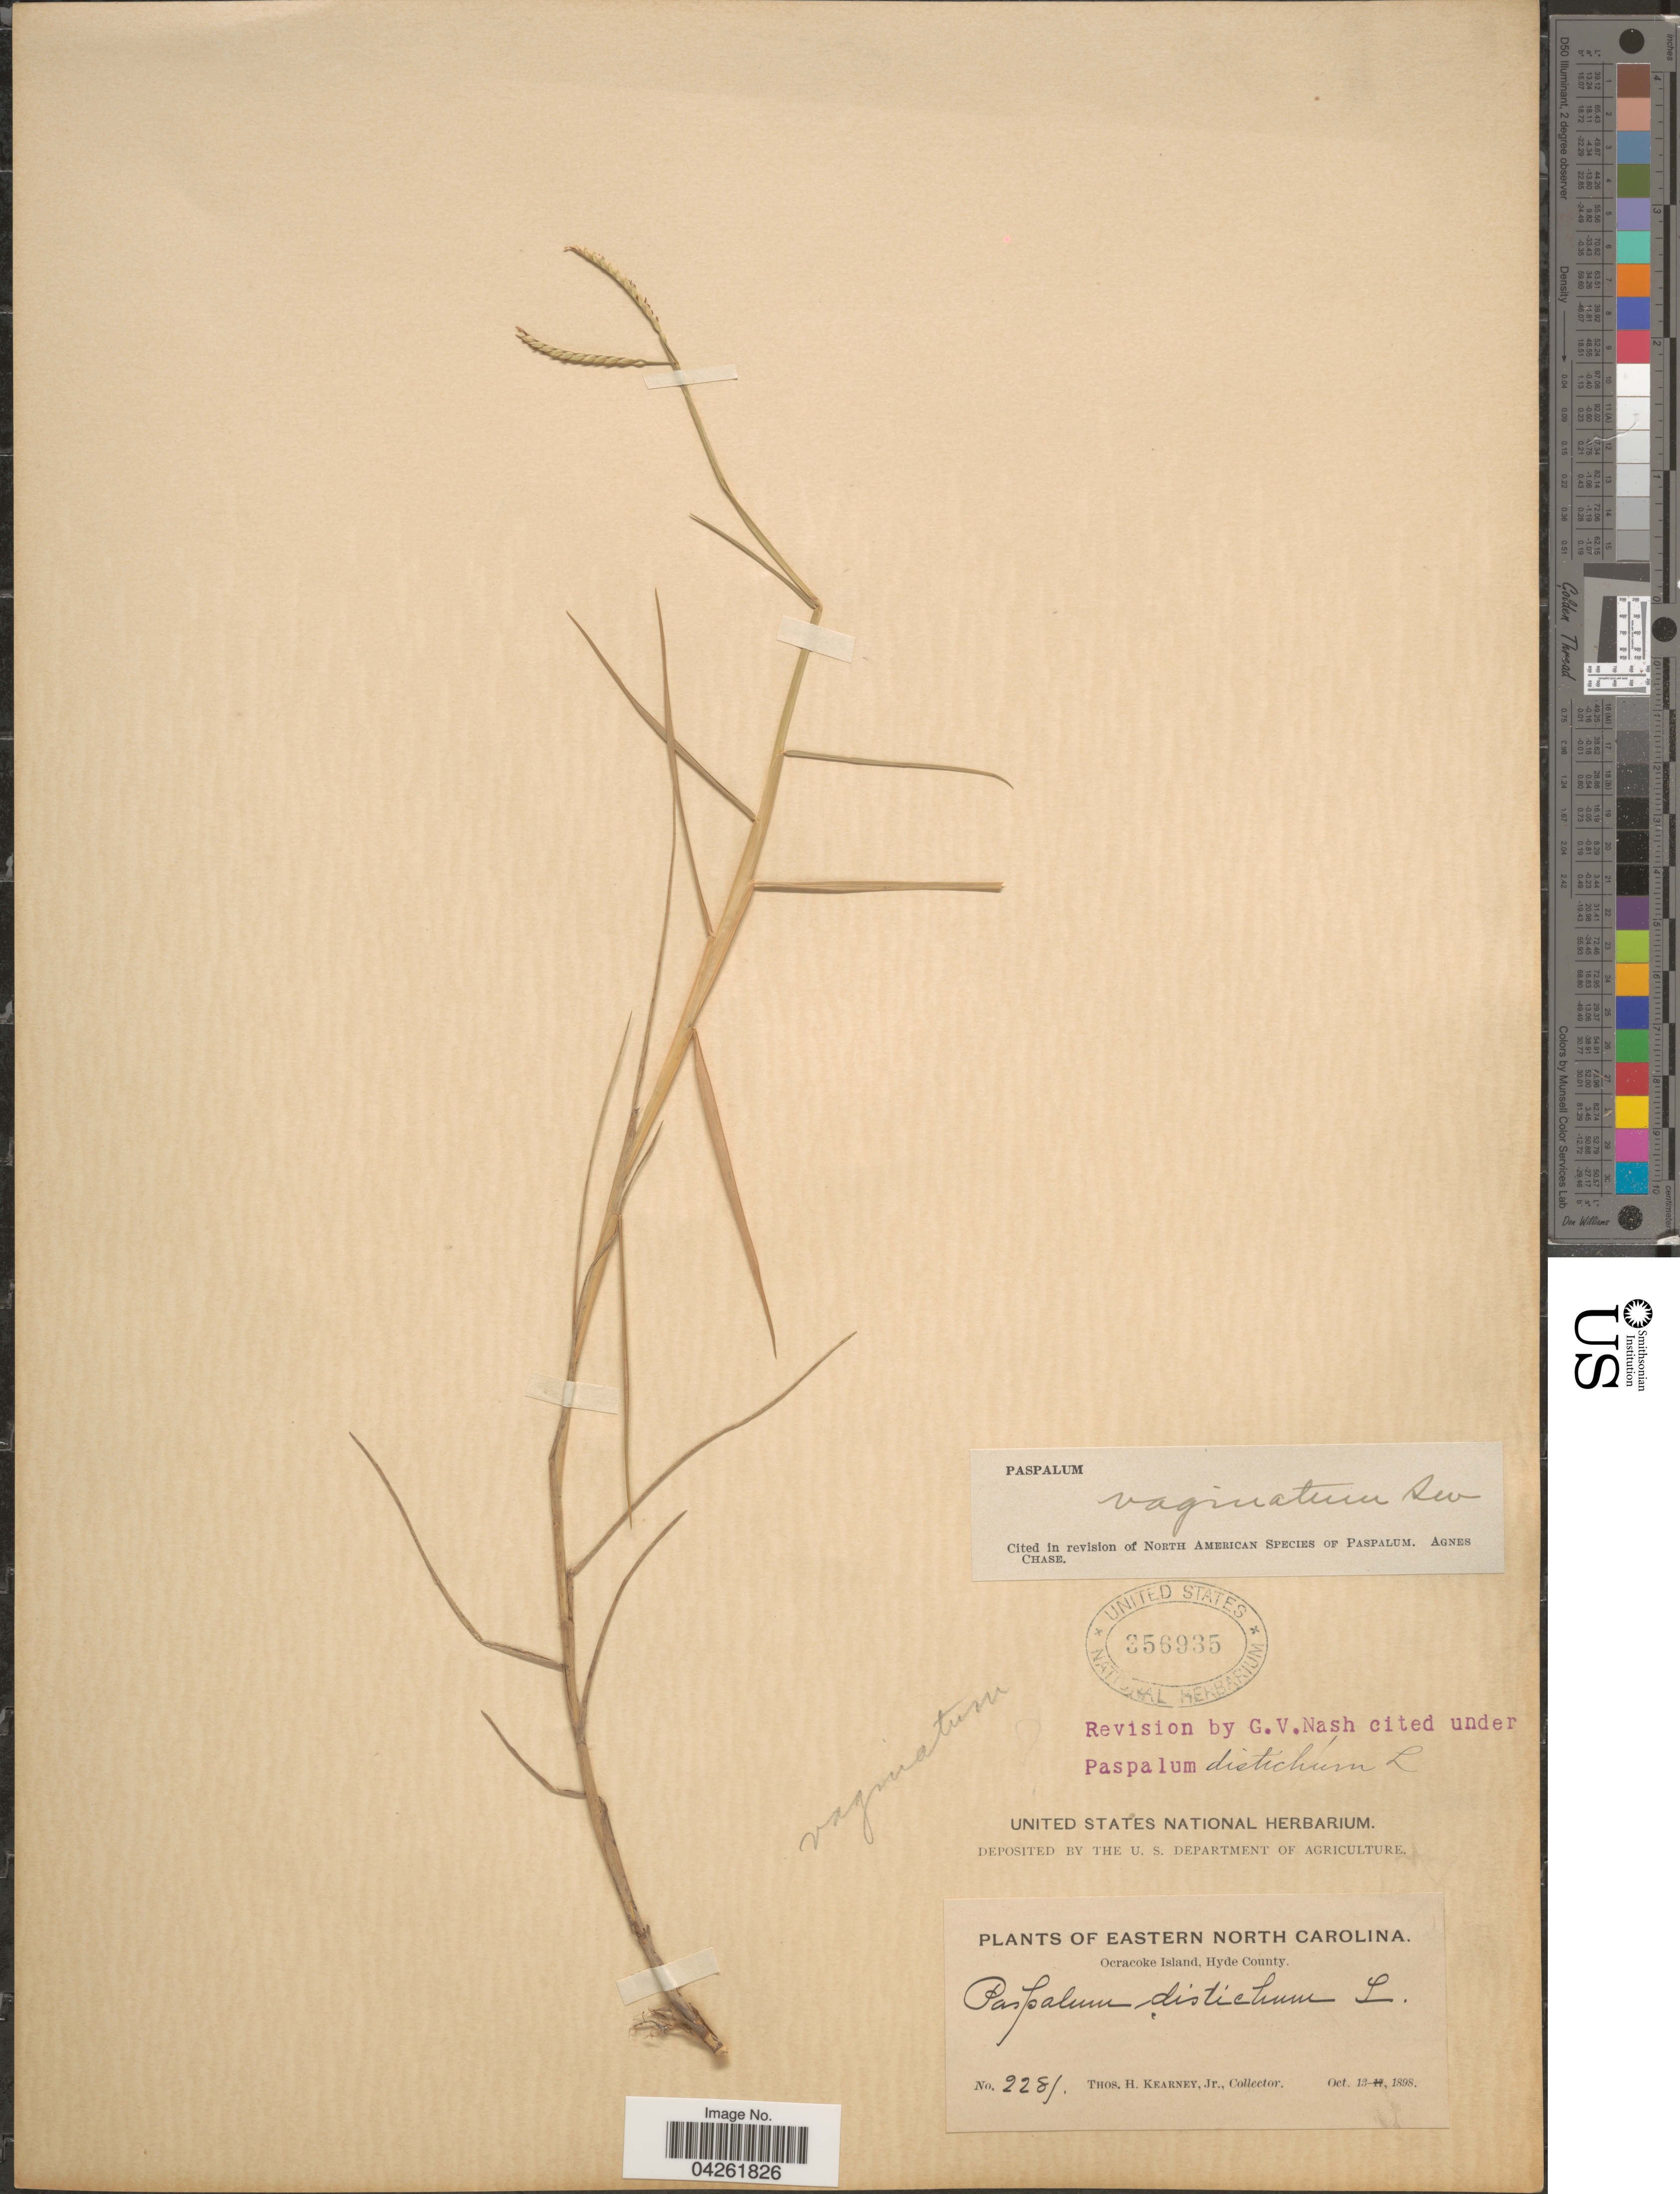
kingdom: Plantae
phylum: Tracheophyta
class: Liliopsida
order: Poales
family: Poaceae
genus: Paspalum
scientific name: Paspalum distichum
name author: L.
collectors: T. H. Kearney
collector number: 2281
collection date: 1898-10-13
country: United States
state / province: North Carolina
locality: Eastern North Carolina. Ocracoke Island, Hyde County.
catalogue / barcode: US 356935